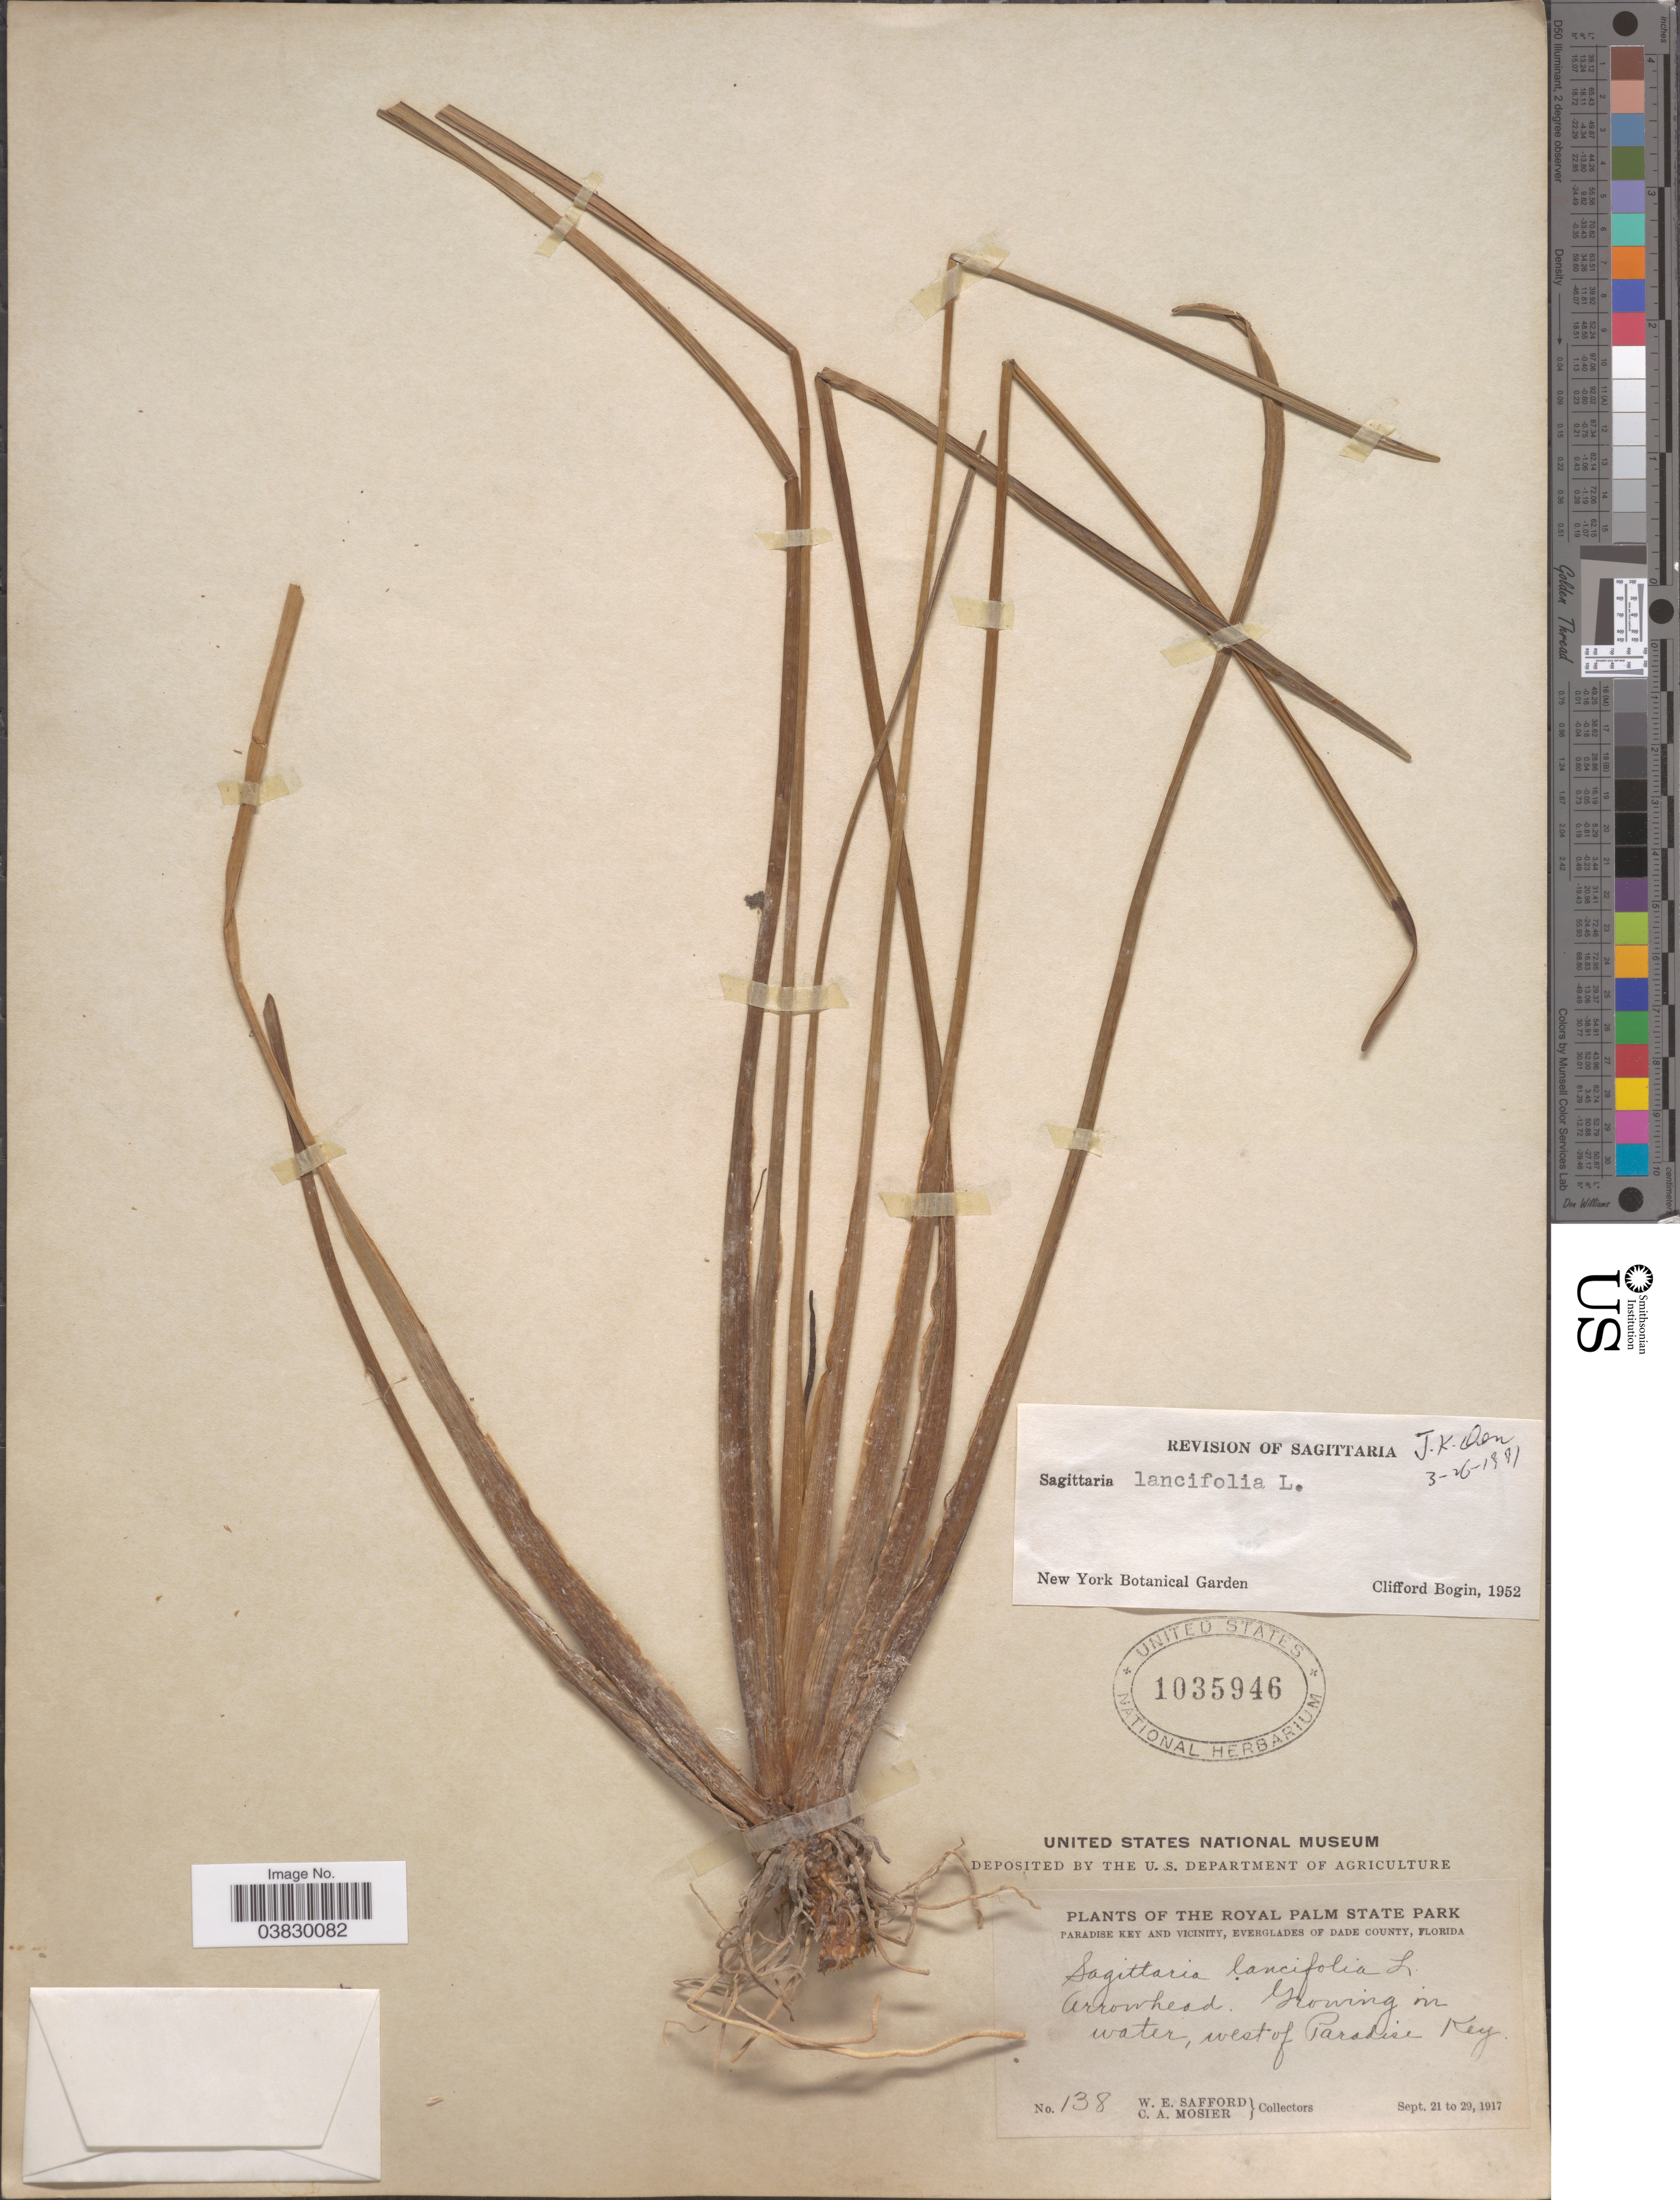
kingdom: Plantae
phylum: Tracheophyta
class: Liliopsida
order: Alismatales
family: Alismataceae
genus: Sagittaria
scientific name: Sagittaria lancifolia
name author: L.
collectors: W. E. Safford & C. A. Mosier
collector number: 138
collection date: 1917-09-21/1917-09-29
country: United States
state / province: Florida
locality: The Royal Palm State Park. Paradise Key and Vicinity, Everglades of Dade County. West of Paradise Key.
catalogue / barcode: US 1035946